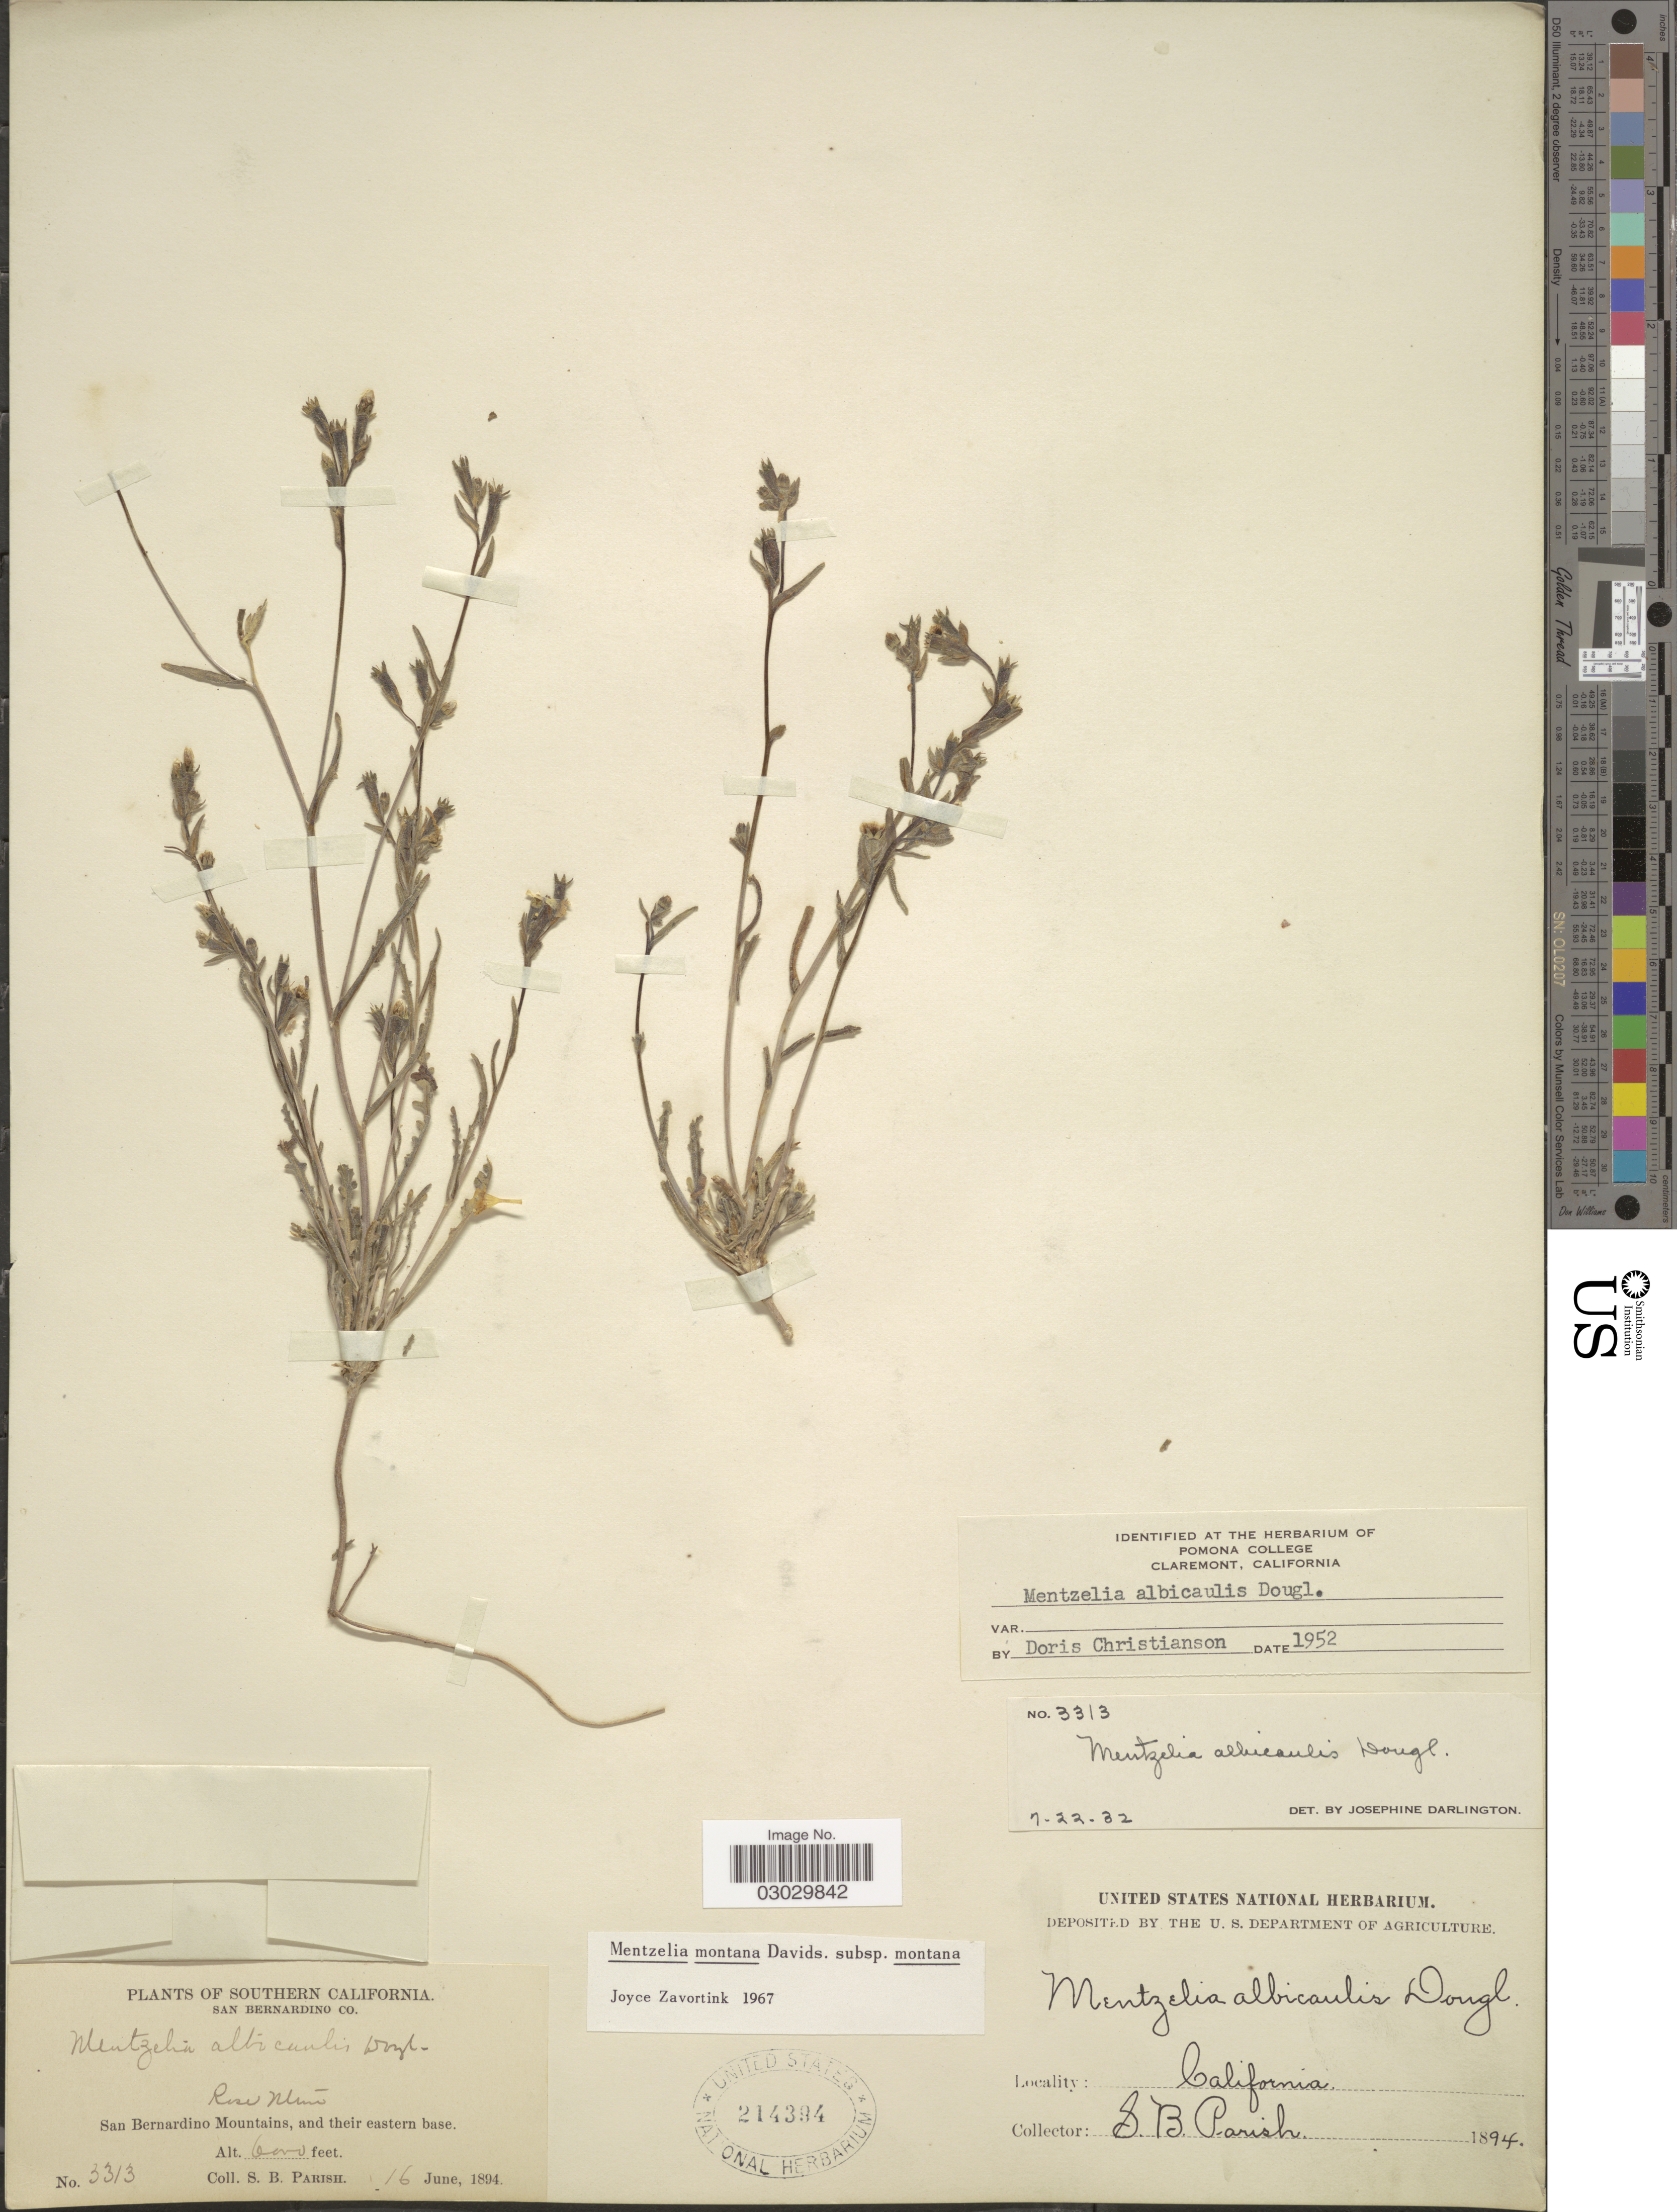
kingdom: Plantae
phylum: Tracheophyta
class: Magnoliopsida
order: Cornales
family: Loasaceae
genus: Mentzelia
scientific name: Mentzelia montana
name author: (Davidson) Davidson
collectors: S. B. Parish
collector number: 3313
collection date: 1894-06-16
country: United States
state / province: California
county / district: San Bernardino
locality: Southern California. San Bernardino Co., Rose Mine, San Bernardino Mountains, and their eastern base.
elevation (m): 1829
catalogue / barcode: US 214394